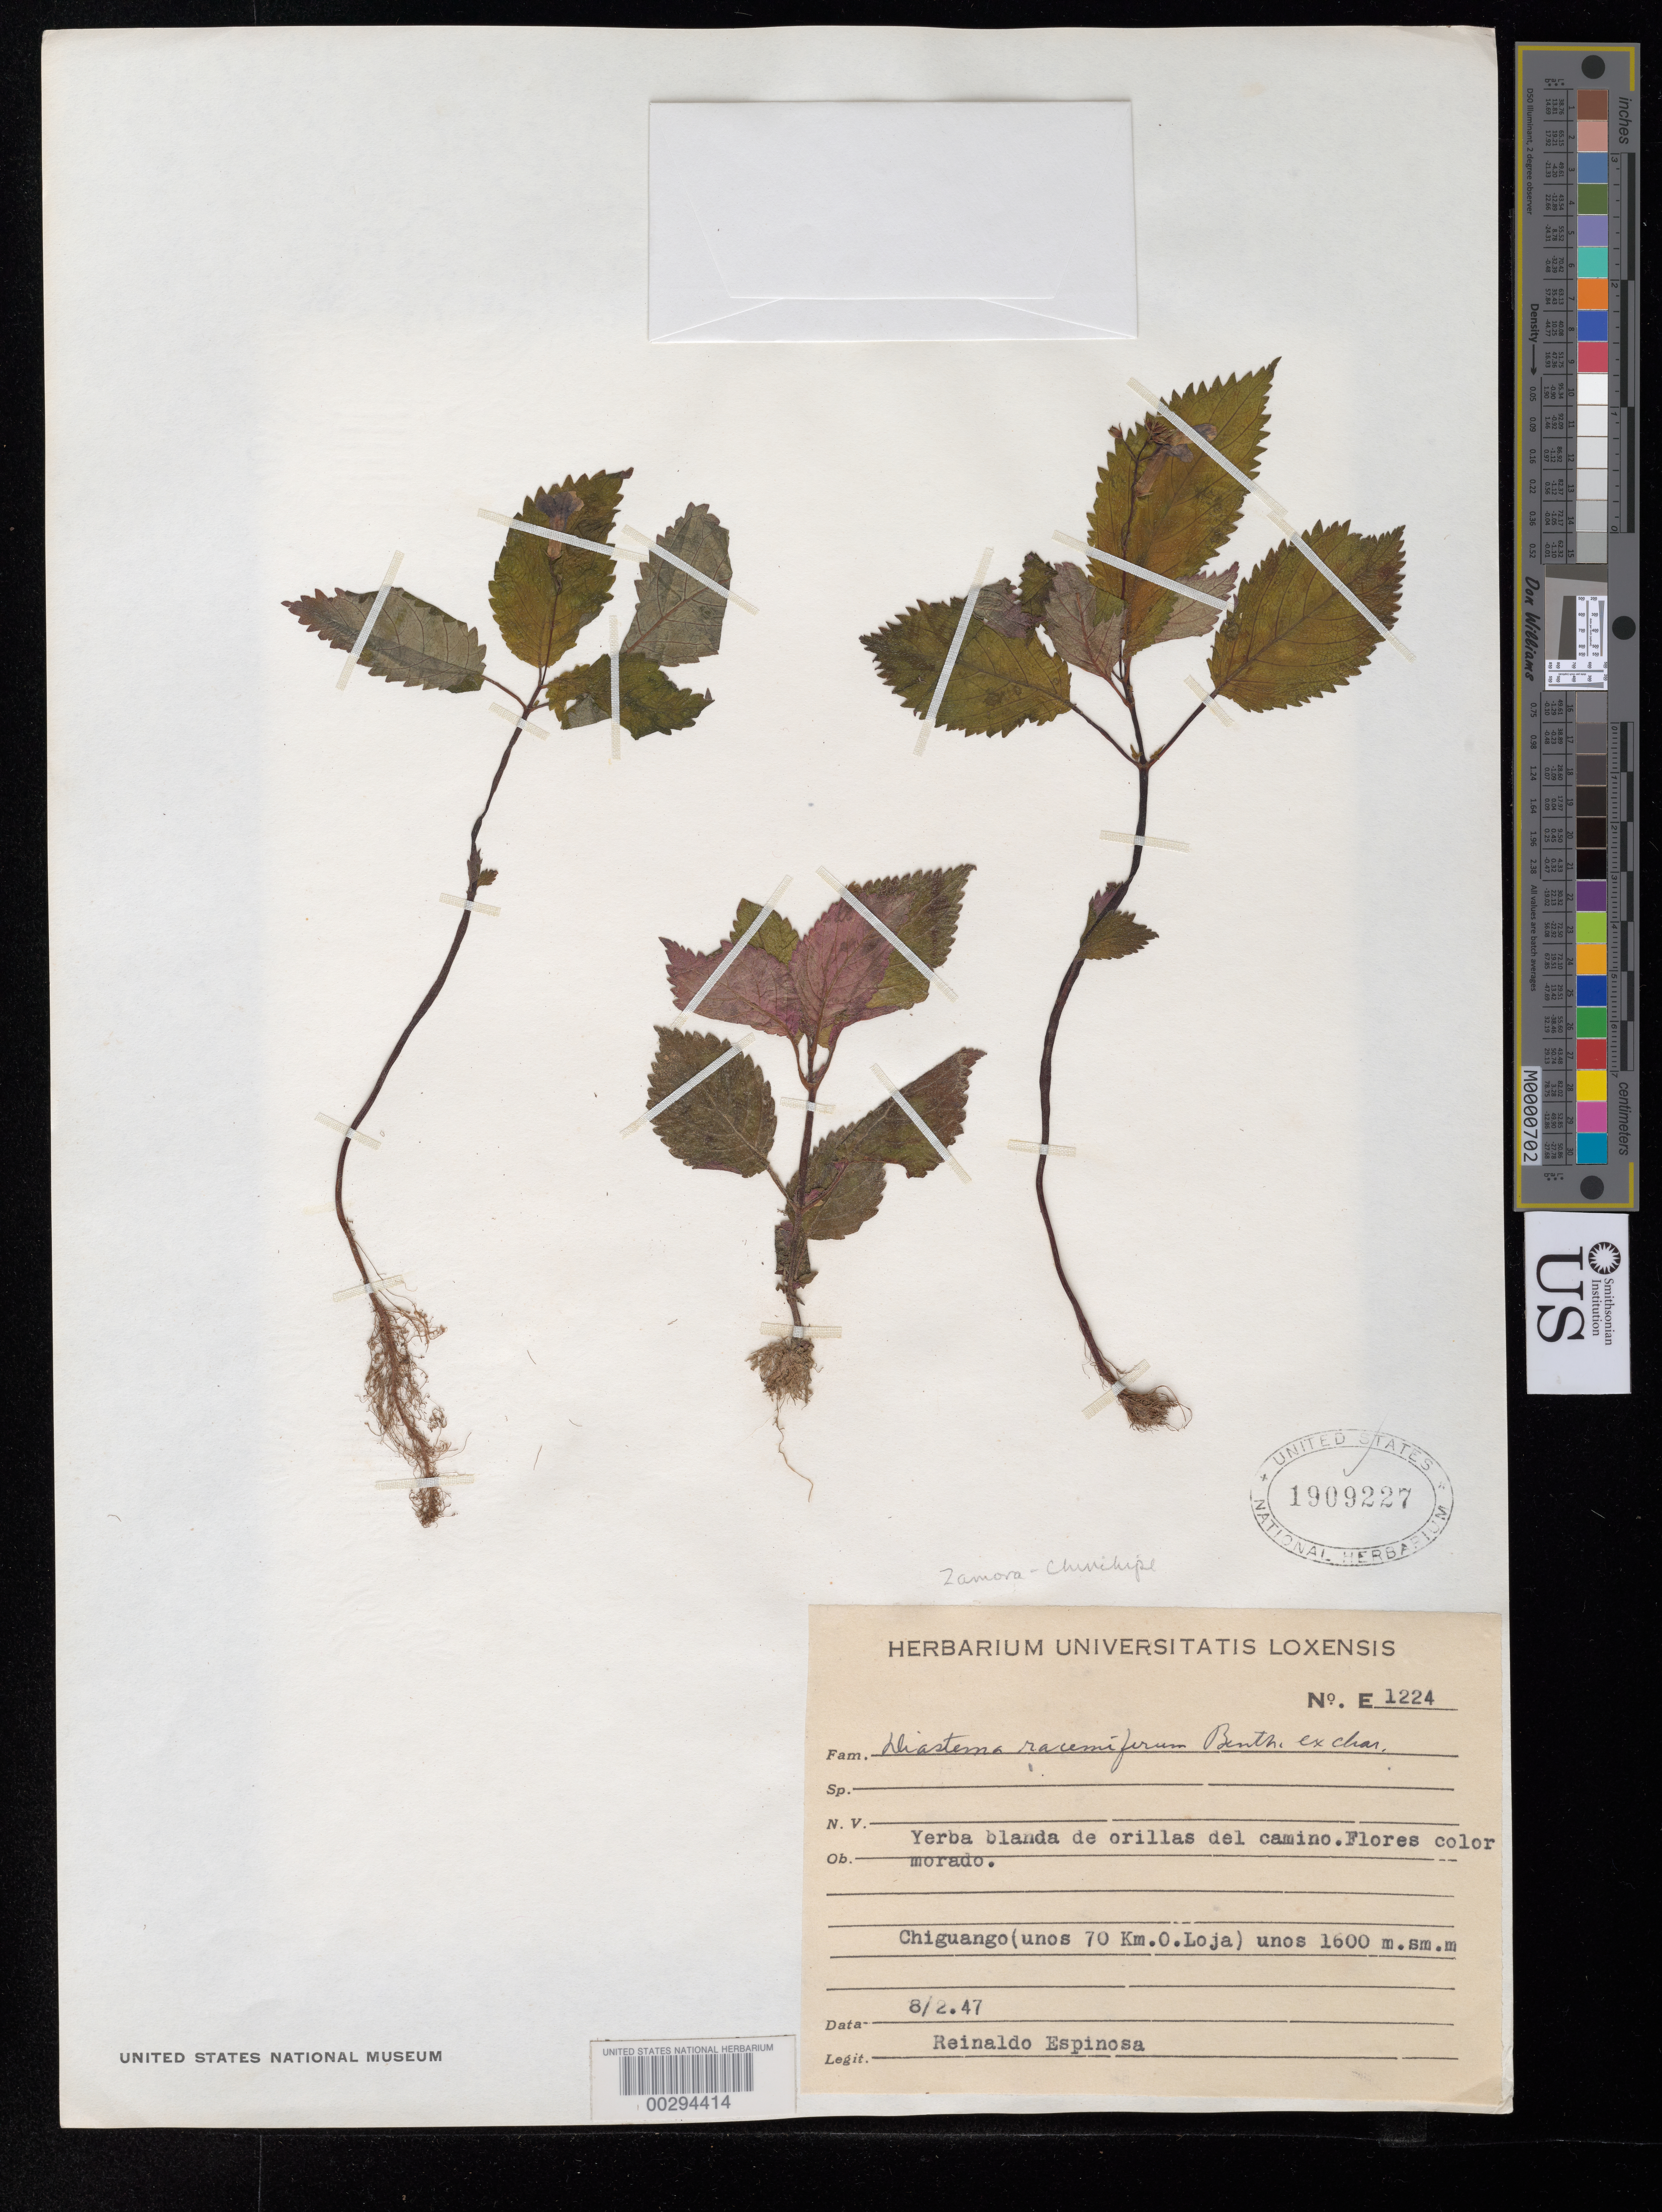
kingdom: Plantae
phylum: Tracheophyta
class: Magnoliopsida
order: Lamiales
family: Gesneriaceae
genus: Diastema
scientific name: Diastema racemiferum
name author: Benth.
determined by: Clark, J. L., (SEL), The Marie Selby Botanical Garden (UNITED STATES)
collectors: R. Espinosa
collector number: E- 1224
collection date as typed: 08 Feb 1947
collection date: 1947-02-08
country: Ecuador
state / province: Zamora-Chinchipe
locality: Chiguango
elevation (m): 1600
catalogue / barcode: US 1909227